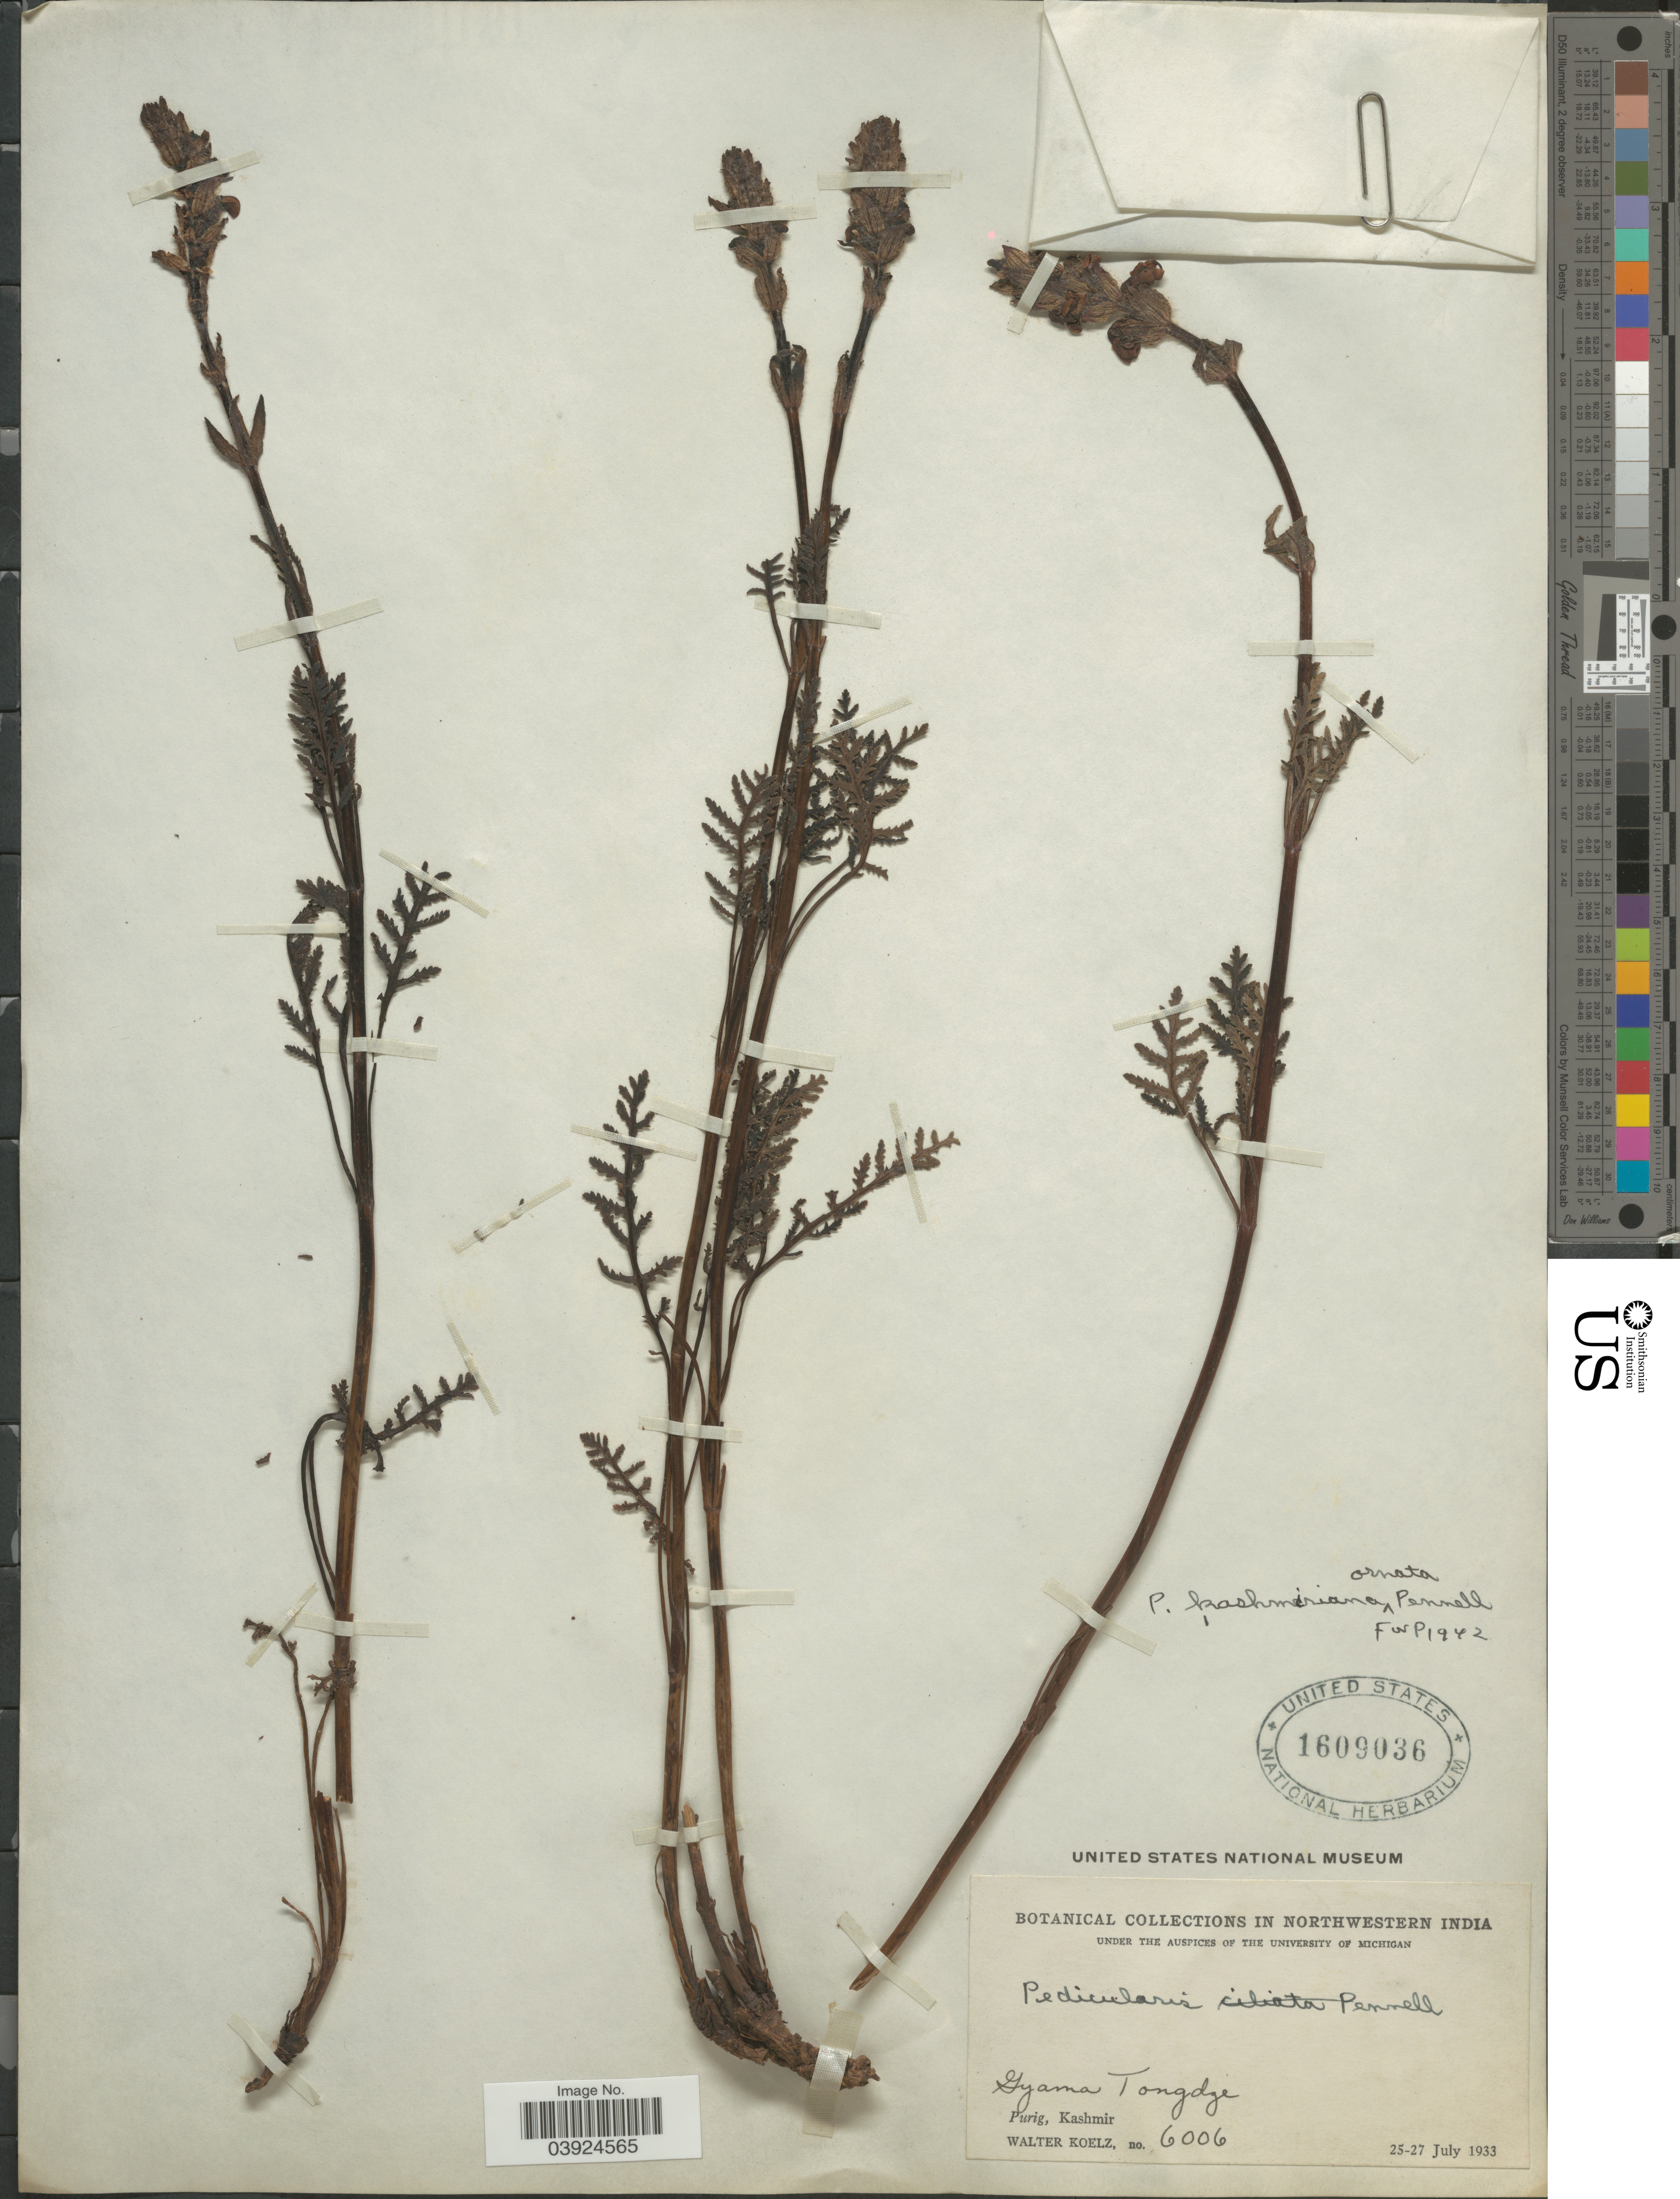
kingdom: Plantae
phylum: Tracheophyta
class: Magnoliopsida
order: Lamiales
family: Orobanchaceae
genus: Pedicularis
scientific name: Pedicularis kashmiriana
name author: Pennell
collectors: W. N. Koelz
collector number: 6006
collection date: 1933-07-25/1933-07-27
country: India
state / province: Jammu and Kashmir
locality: In northwestern India. Gyama Tongdze. Purig, Kashmir.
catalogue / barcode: US 1609036